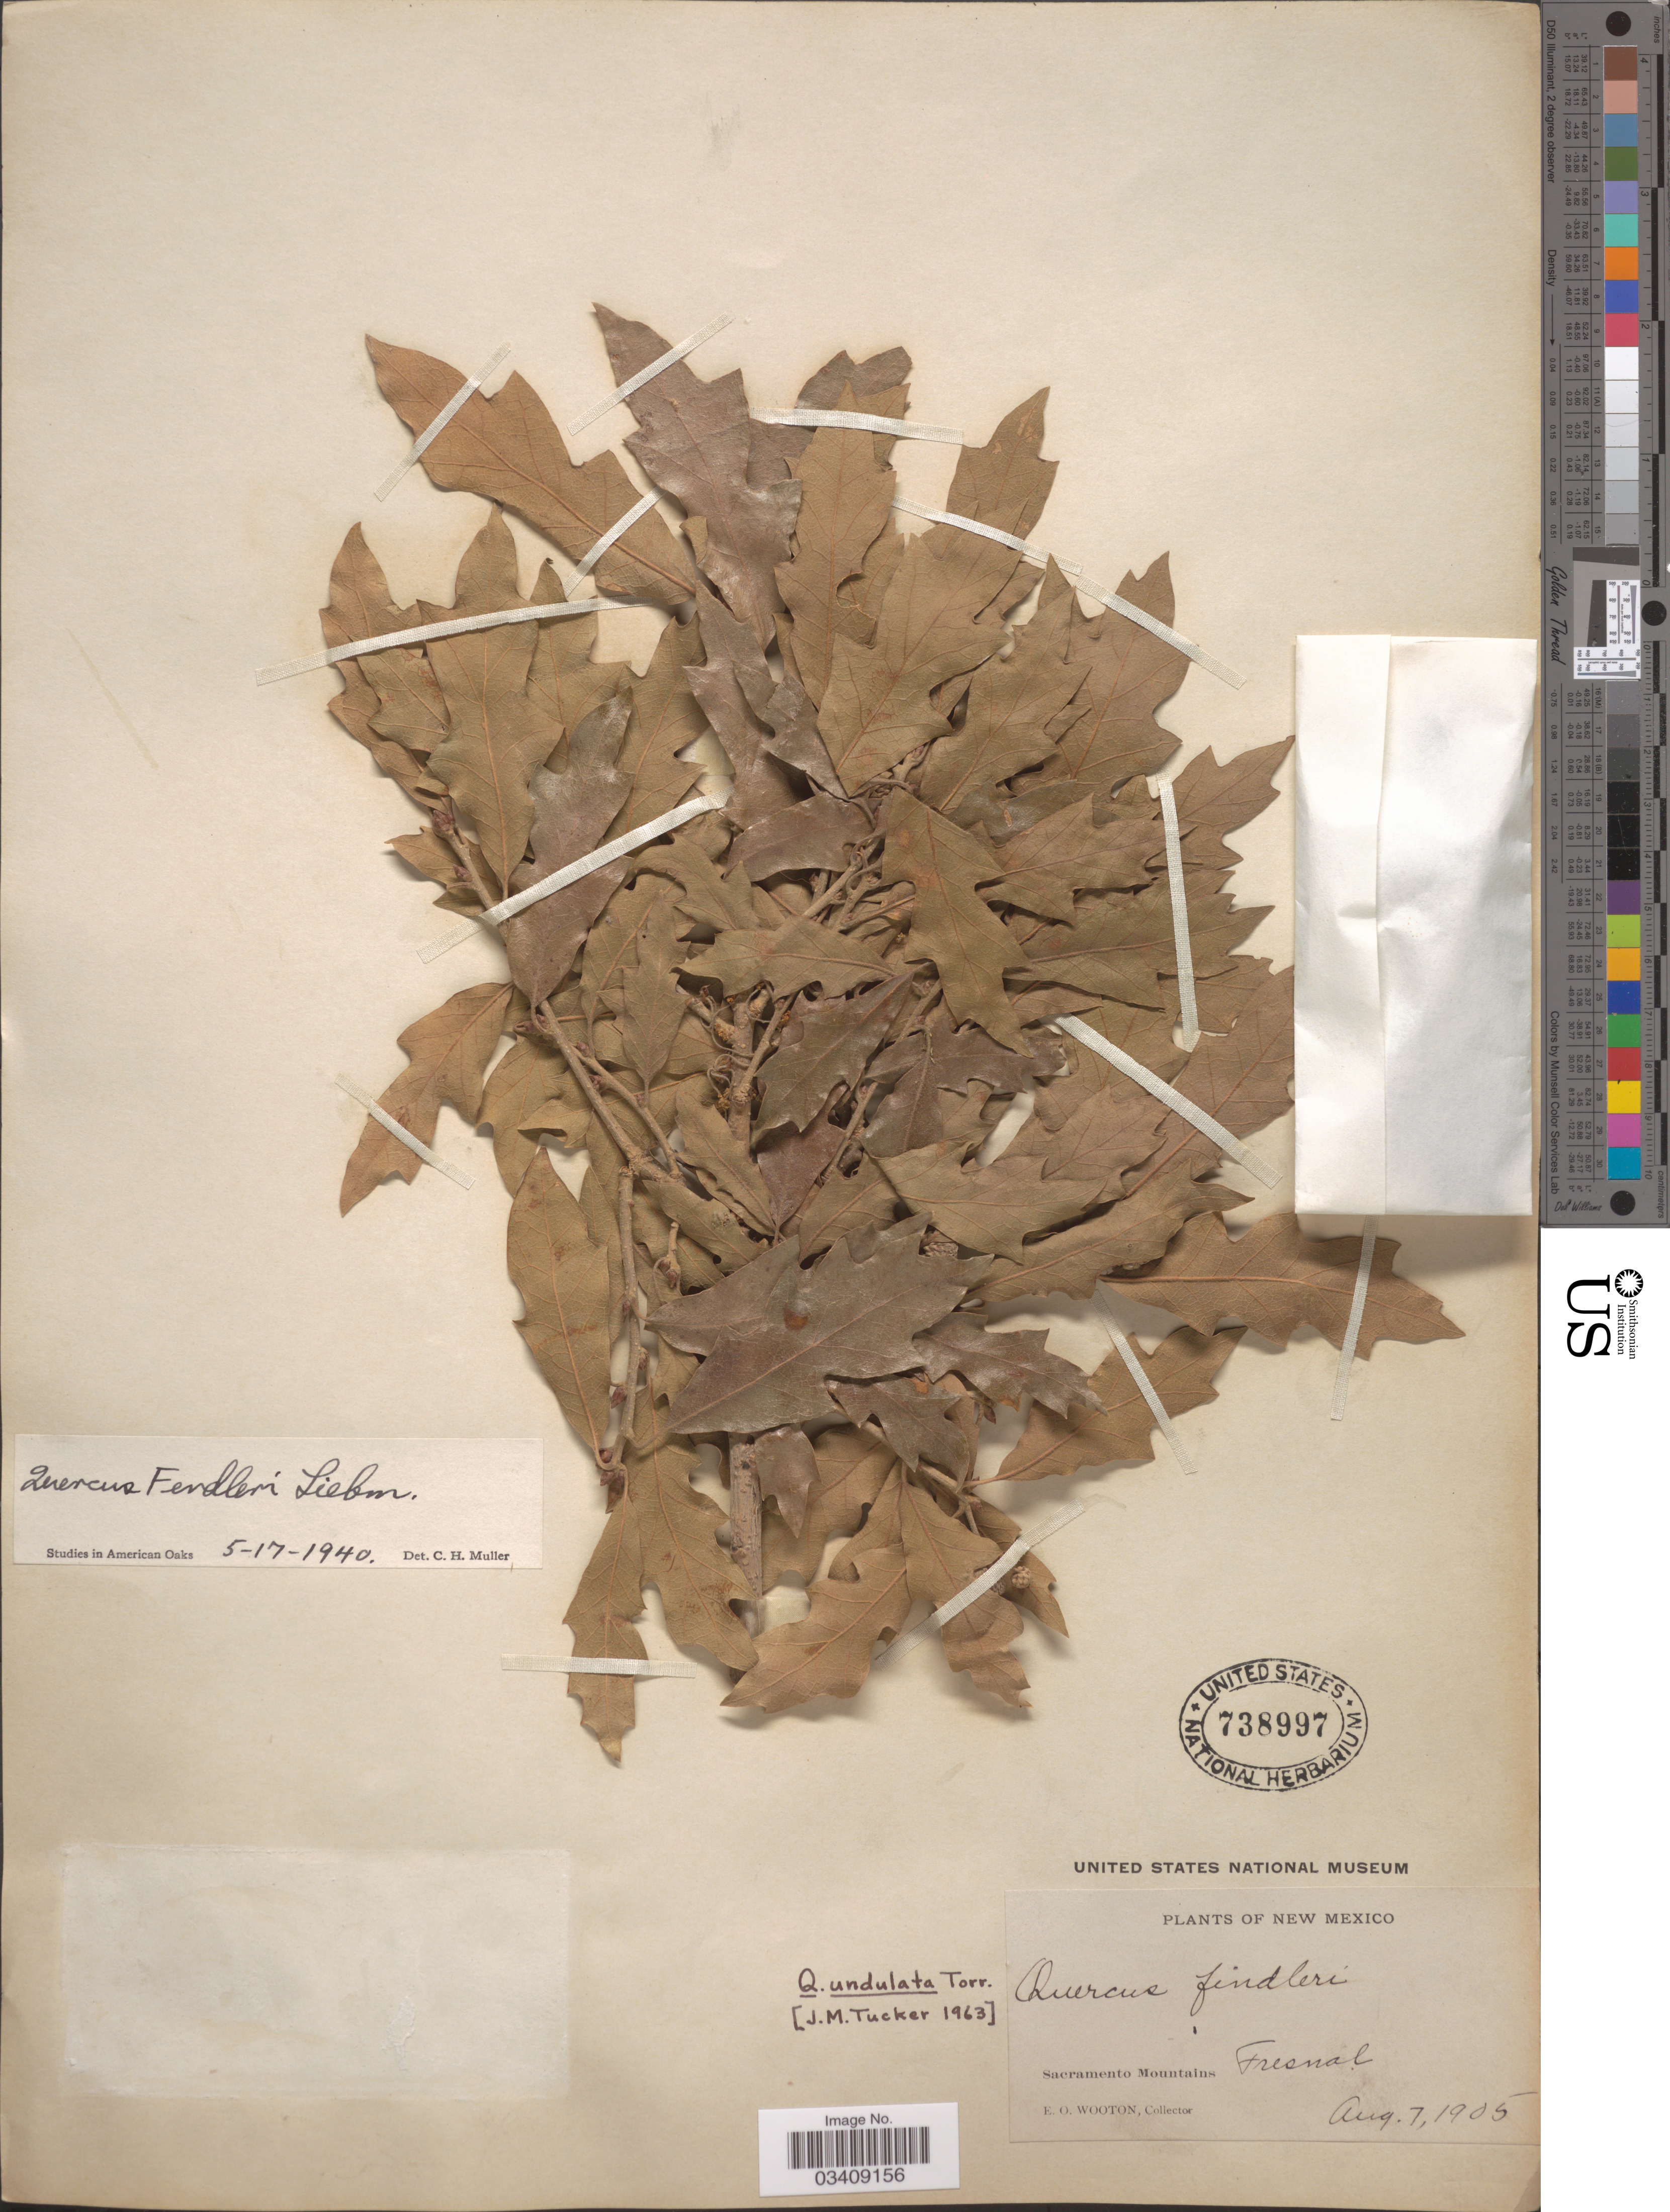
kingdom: Plantae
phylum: Tracheophyta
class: Magnoliopsida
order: Fagales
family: Fagaceae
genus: Quercus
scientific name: Quercus undulata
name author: Torr.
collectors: E. O. Wooton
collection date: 1905-08-07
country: United States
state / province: New Mexico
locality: Sacramento Mountains. Fresnal.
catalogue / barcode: US 738997